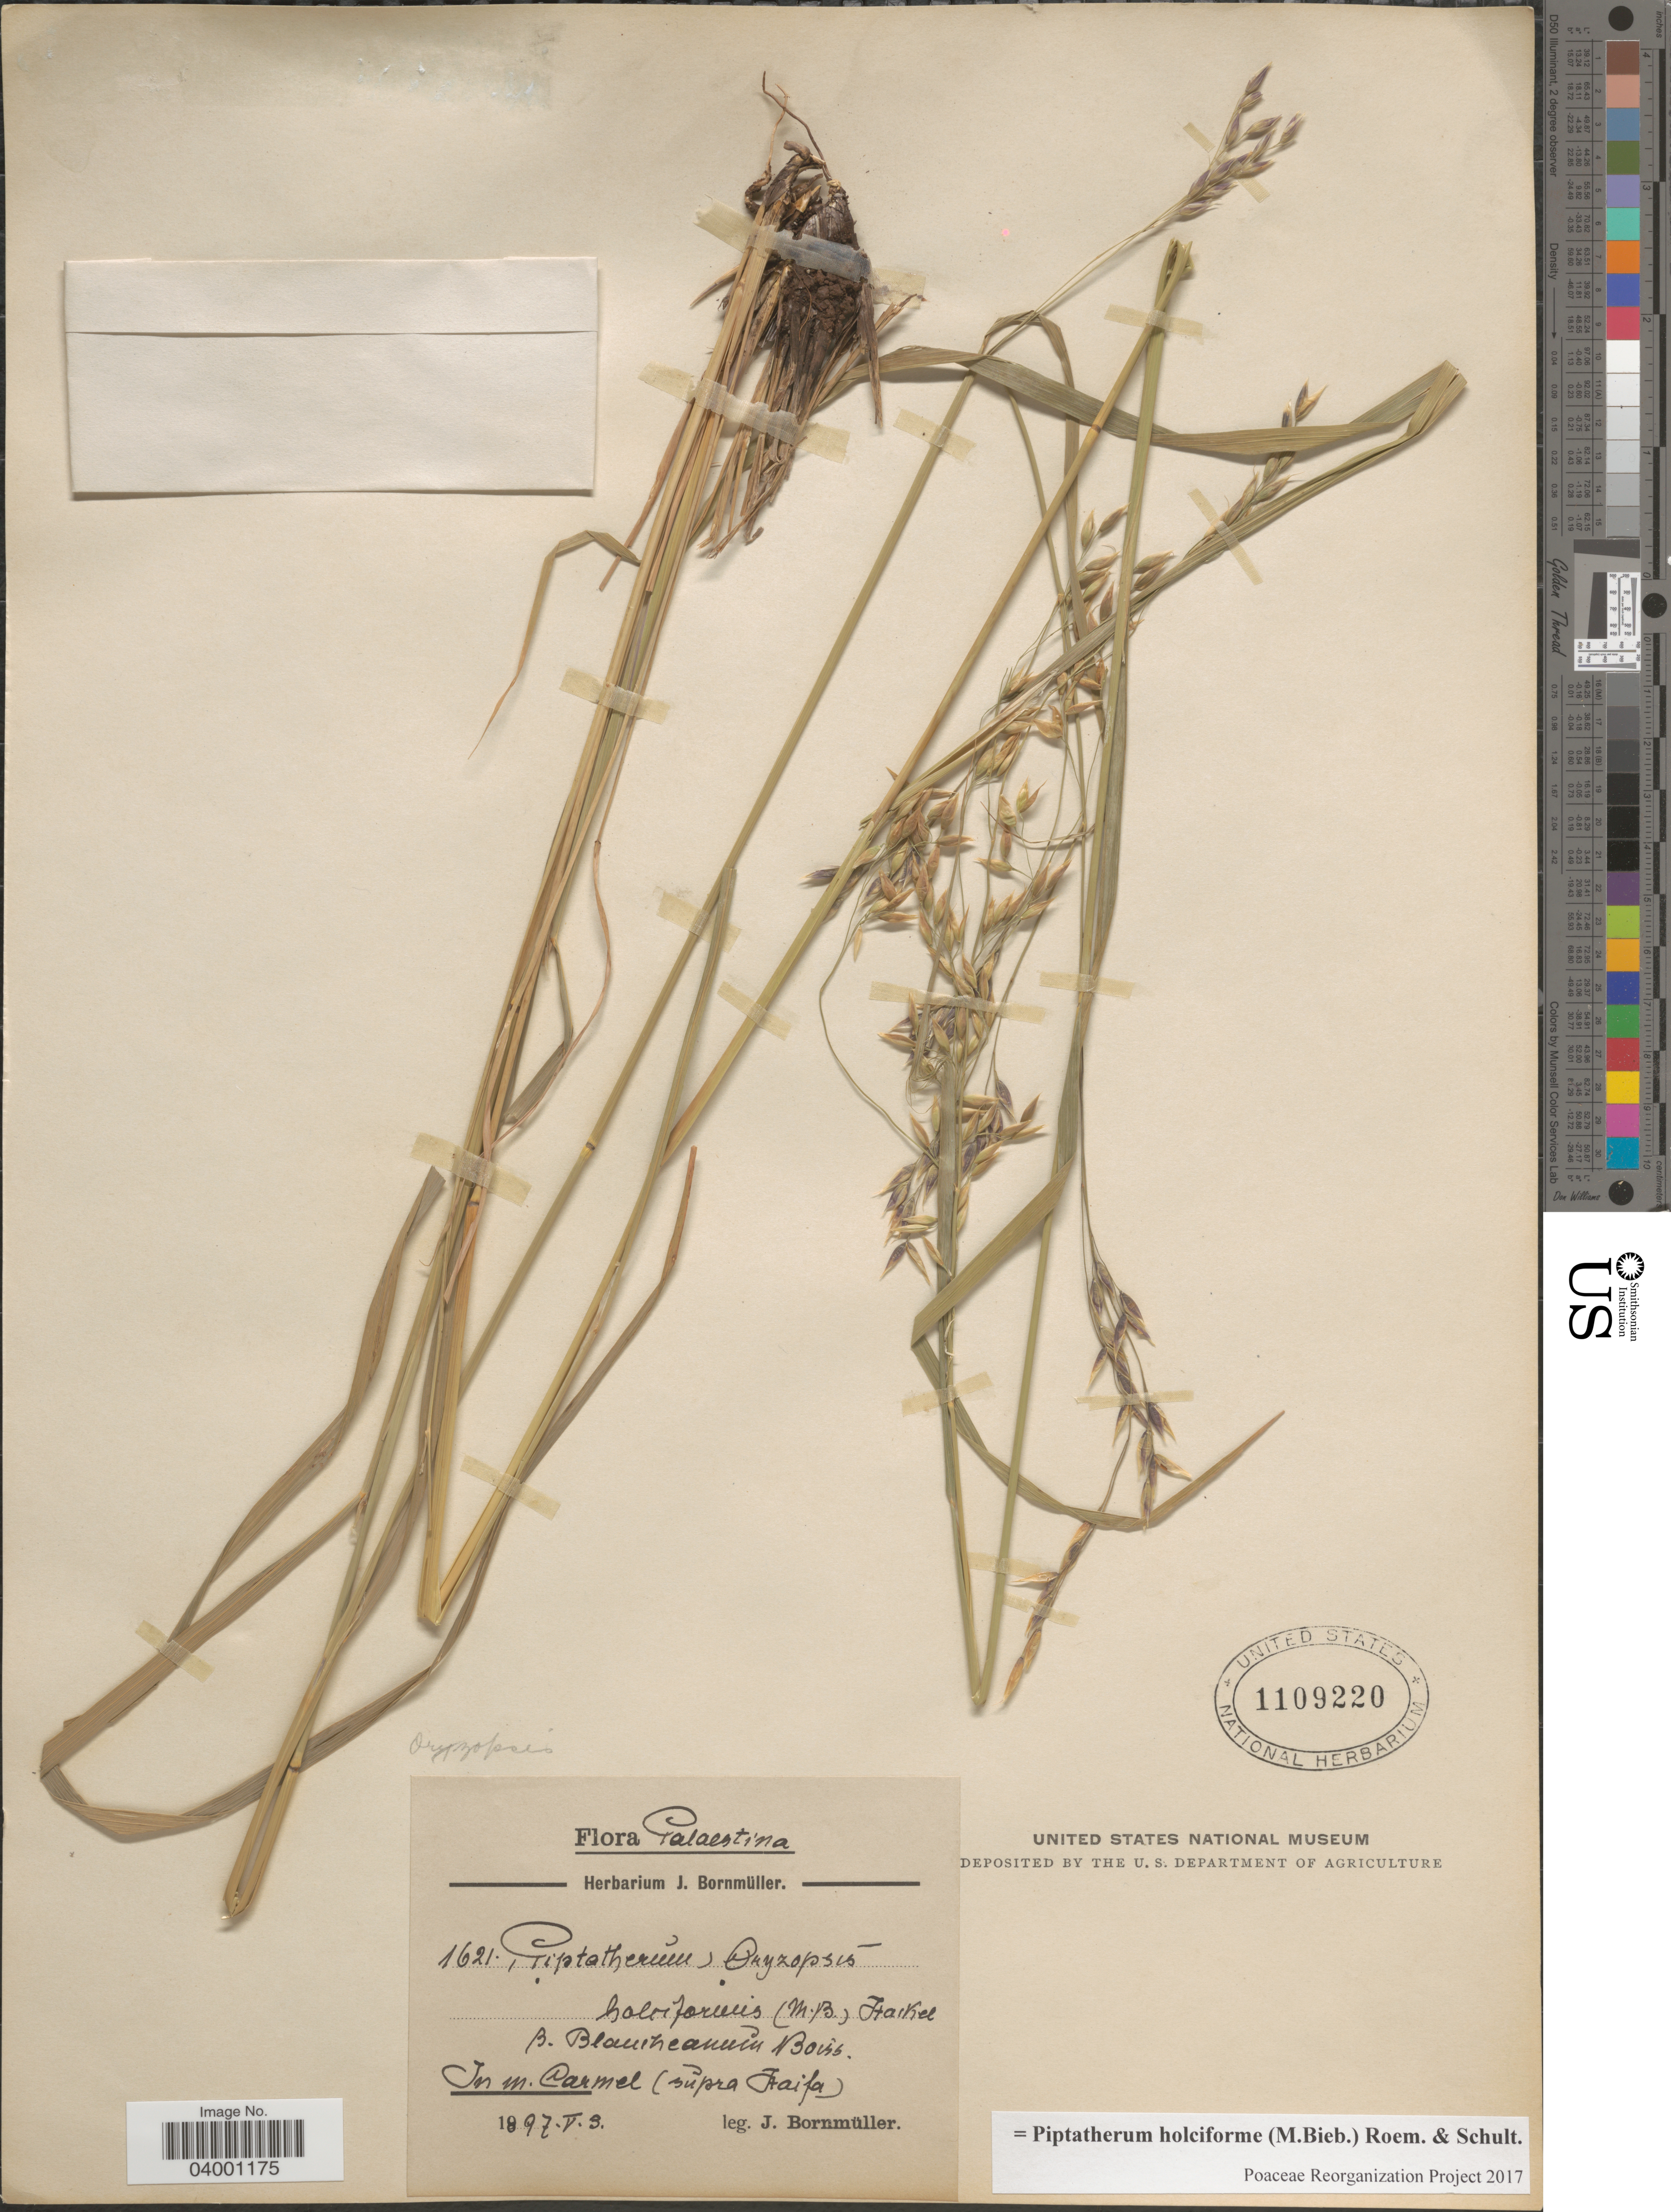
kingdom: Plantae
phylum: Tracheophyta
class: Liliopsida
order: Poales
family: Poaceae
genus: Piptatherum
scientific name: Piptatherum holciforme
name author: (M. Bieb.) Roem. & Schult.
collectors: J. Bornmüller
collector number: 1621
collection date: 1897-05-03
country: Israel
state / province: Haifa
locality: Palaestina. In m. Carmel (supra Haifa).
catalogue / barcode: US 1109220